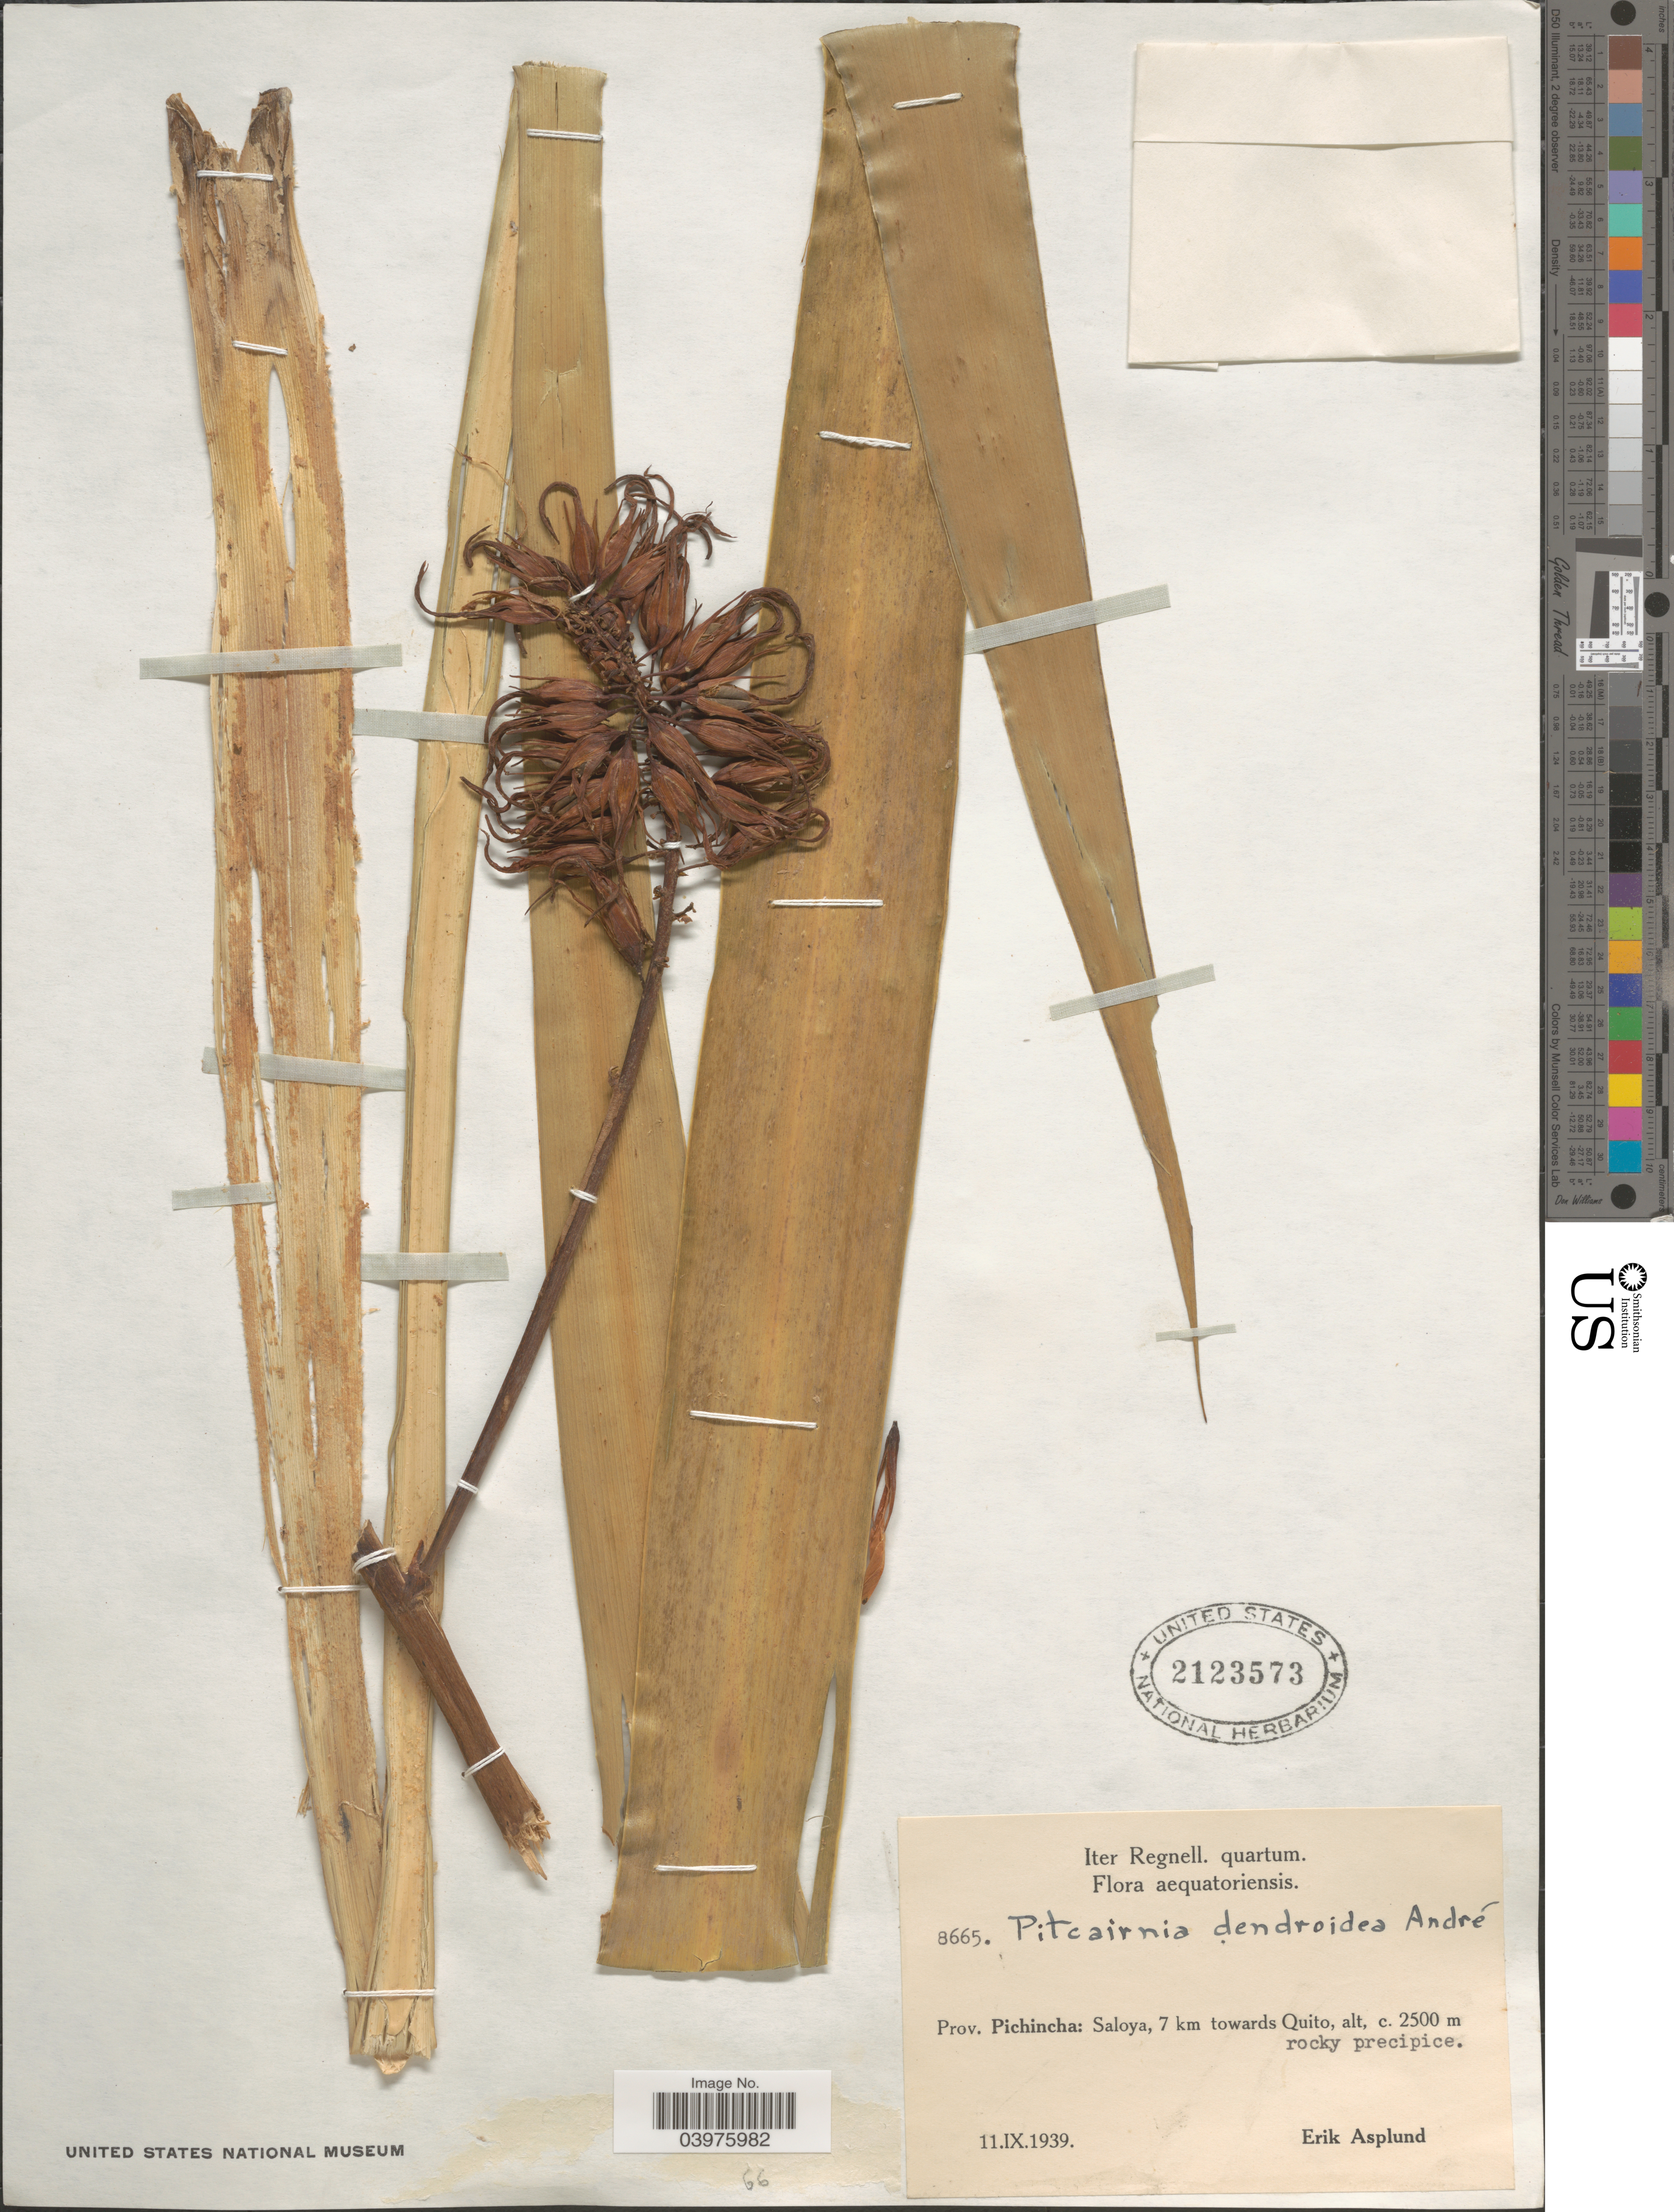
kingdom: Plantae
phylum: Tracheophyta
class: Liliopsida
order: Poales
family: Bromeliaceae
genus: Pitcairnia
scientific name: Pitcairnia dendroidea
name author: André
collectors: E. Asplund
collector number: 8665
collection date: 1939-09-11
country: Ecuador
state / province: Pichincha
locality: Saloya, 7 km towards Quito.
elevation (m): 2500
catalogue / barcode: US 2123573